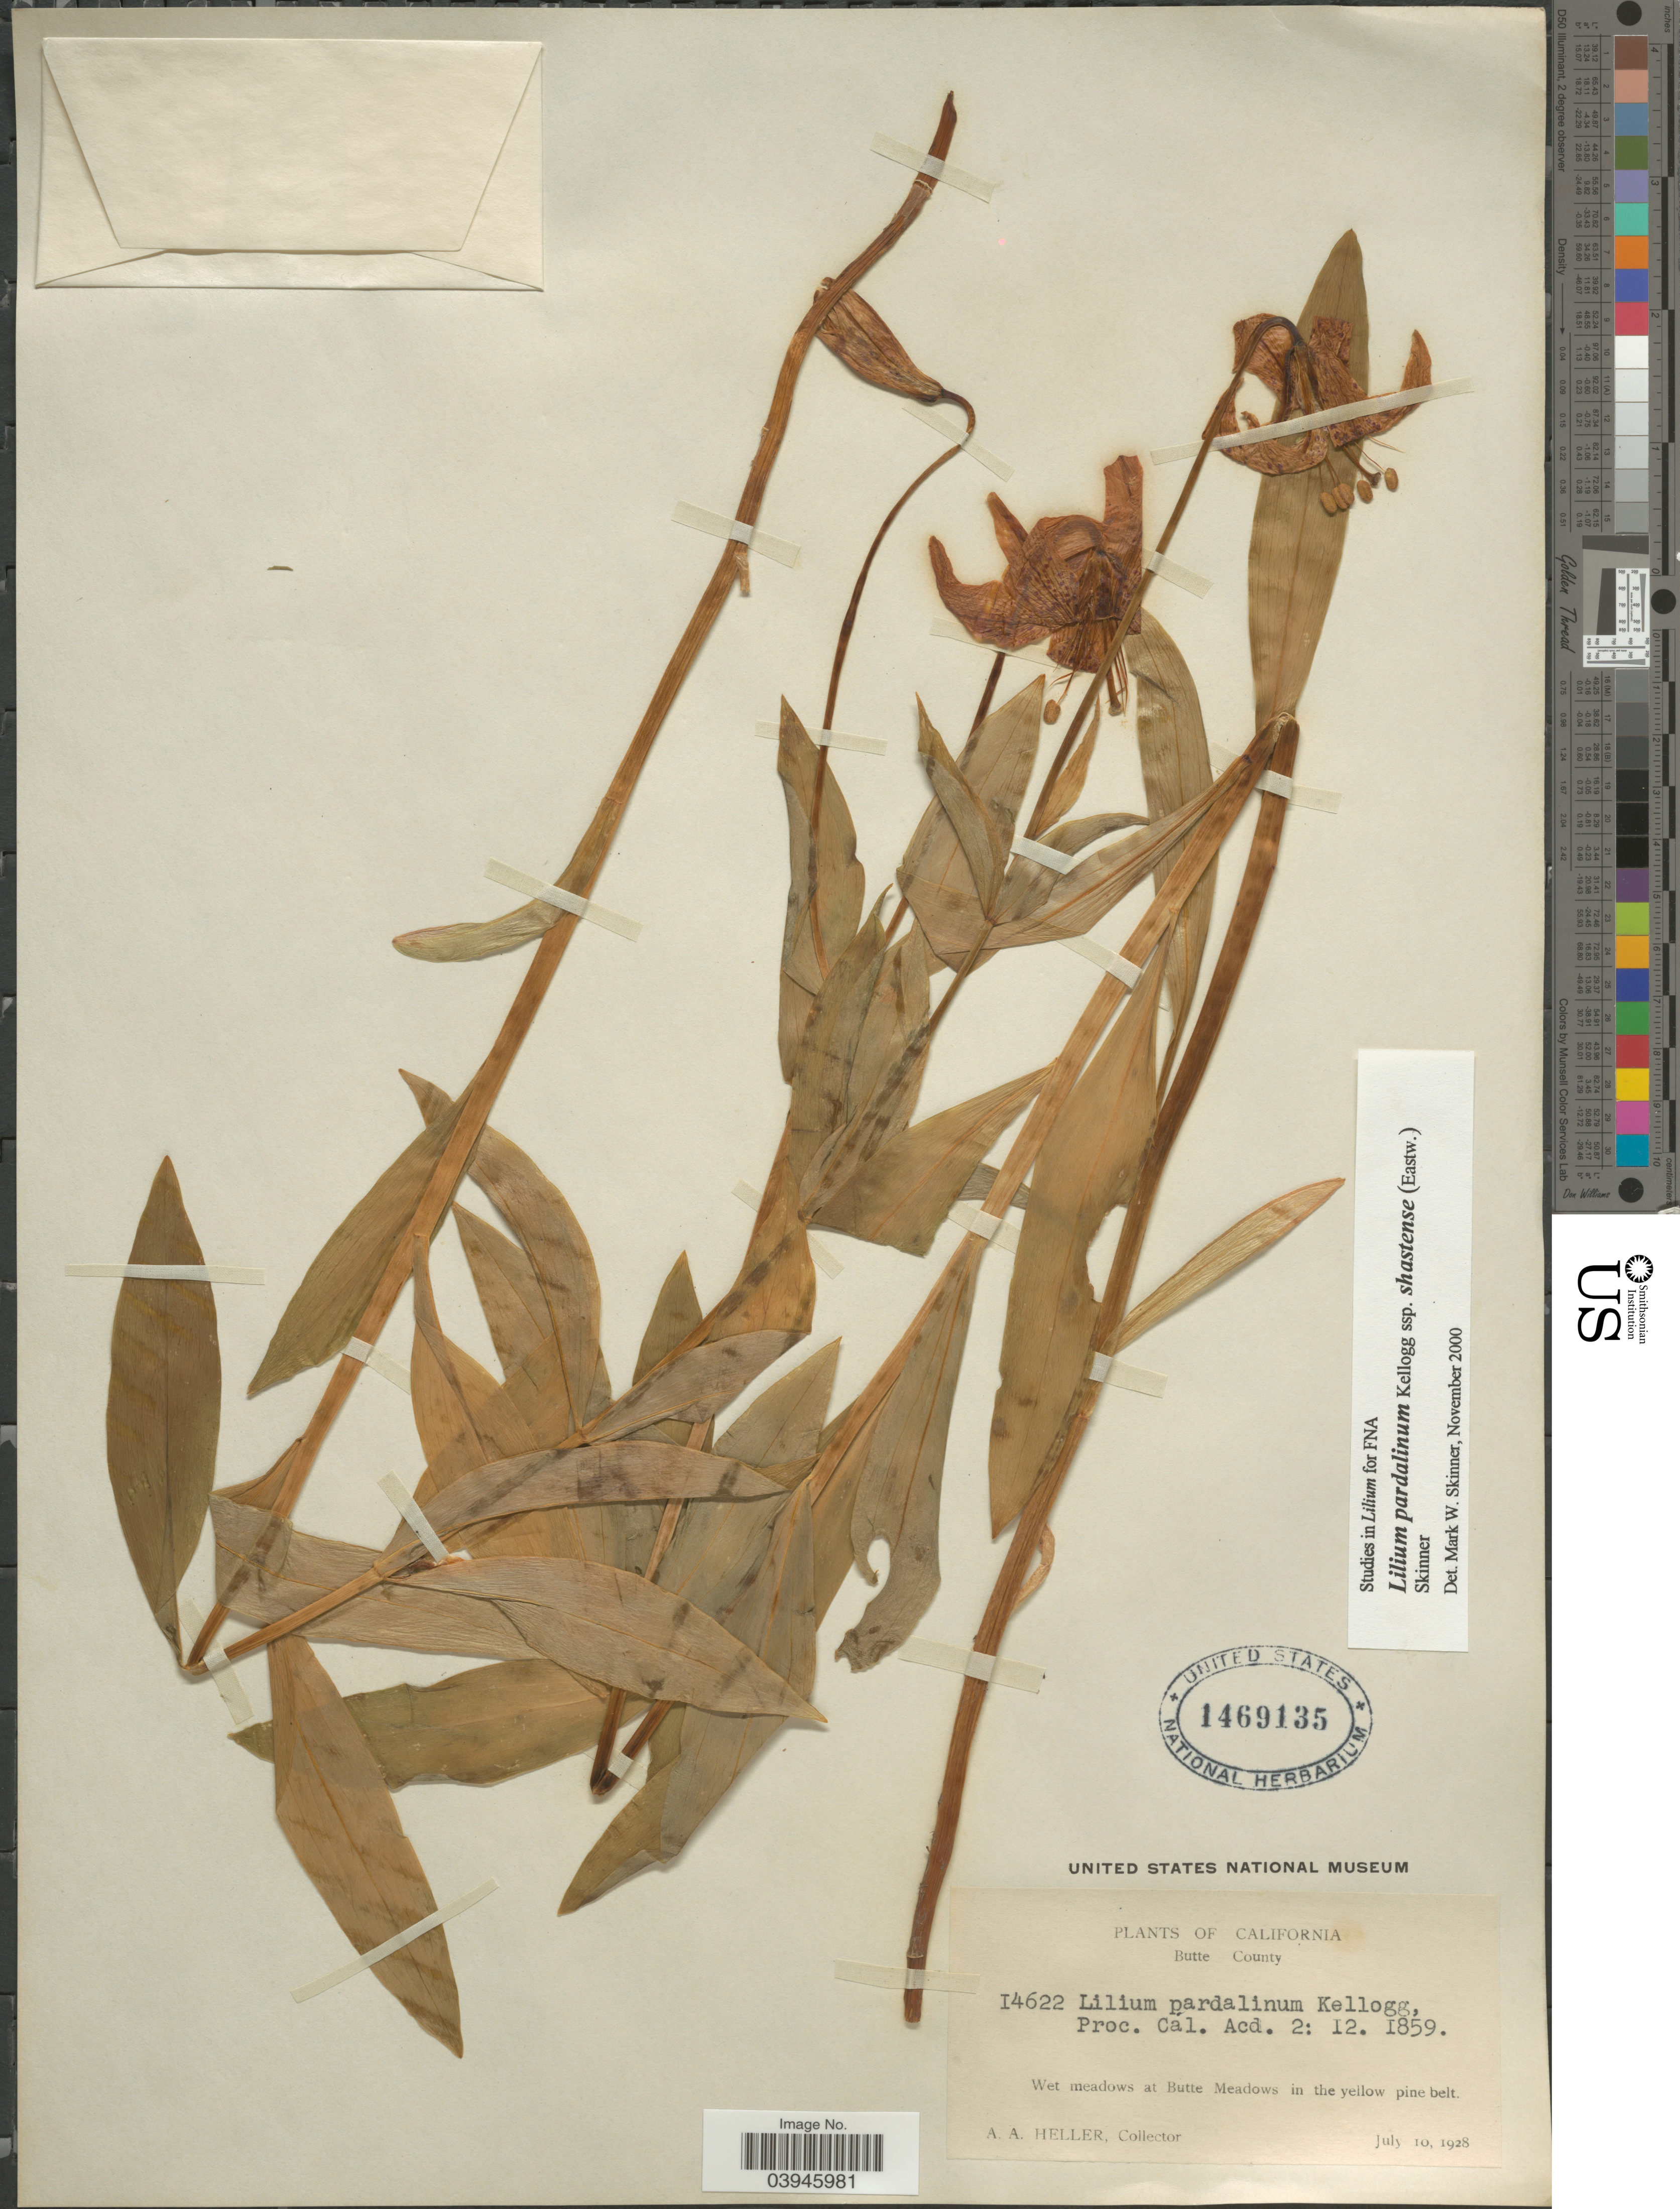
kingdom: Plantae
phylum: Tracheophyta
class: Liliopsida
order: Liliales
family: Liliaceae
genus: Lilium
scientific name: Lilium nevadense var. shastense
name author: Eastw.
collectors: A. A. Heller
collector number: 14622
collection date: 1928-07-10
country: United States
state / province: California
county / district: Butte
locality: Butte County. Wet meadows at Butte Meadows in the yellow pine belt.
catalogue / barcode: US 1469135